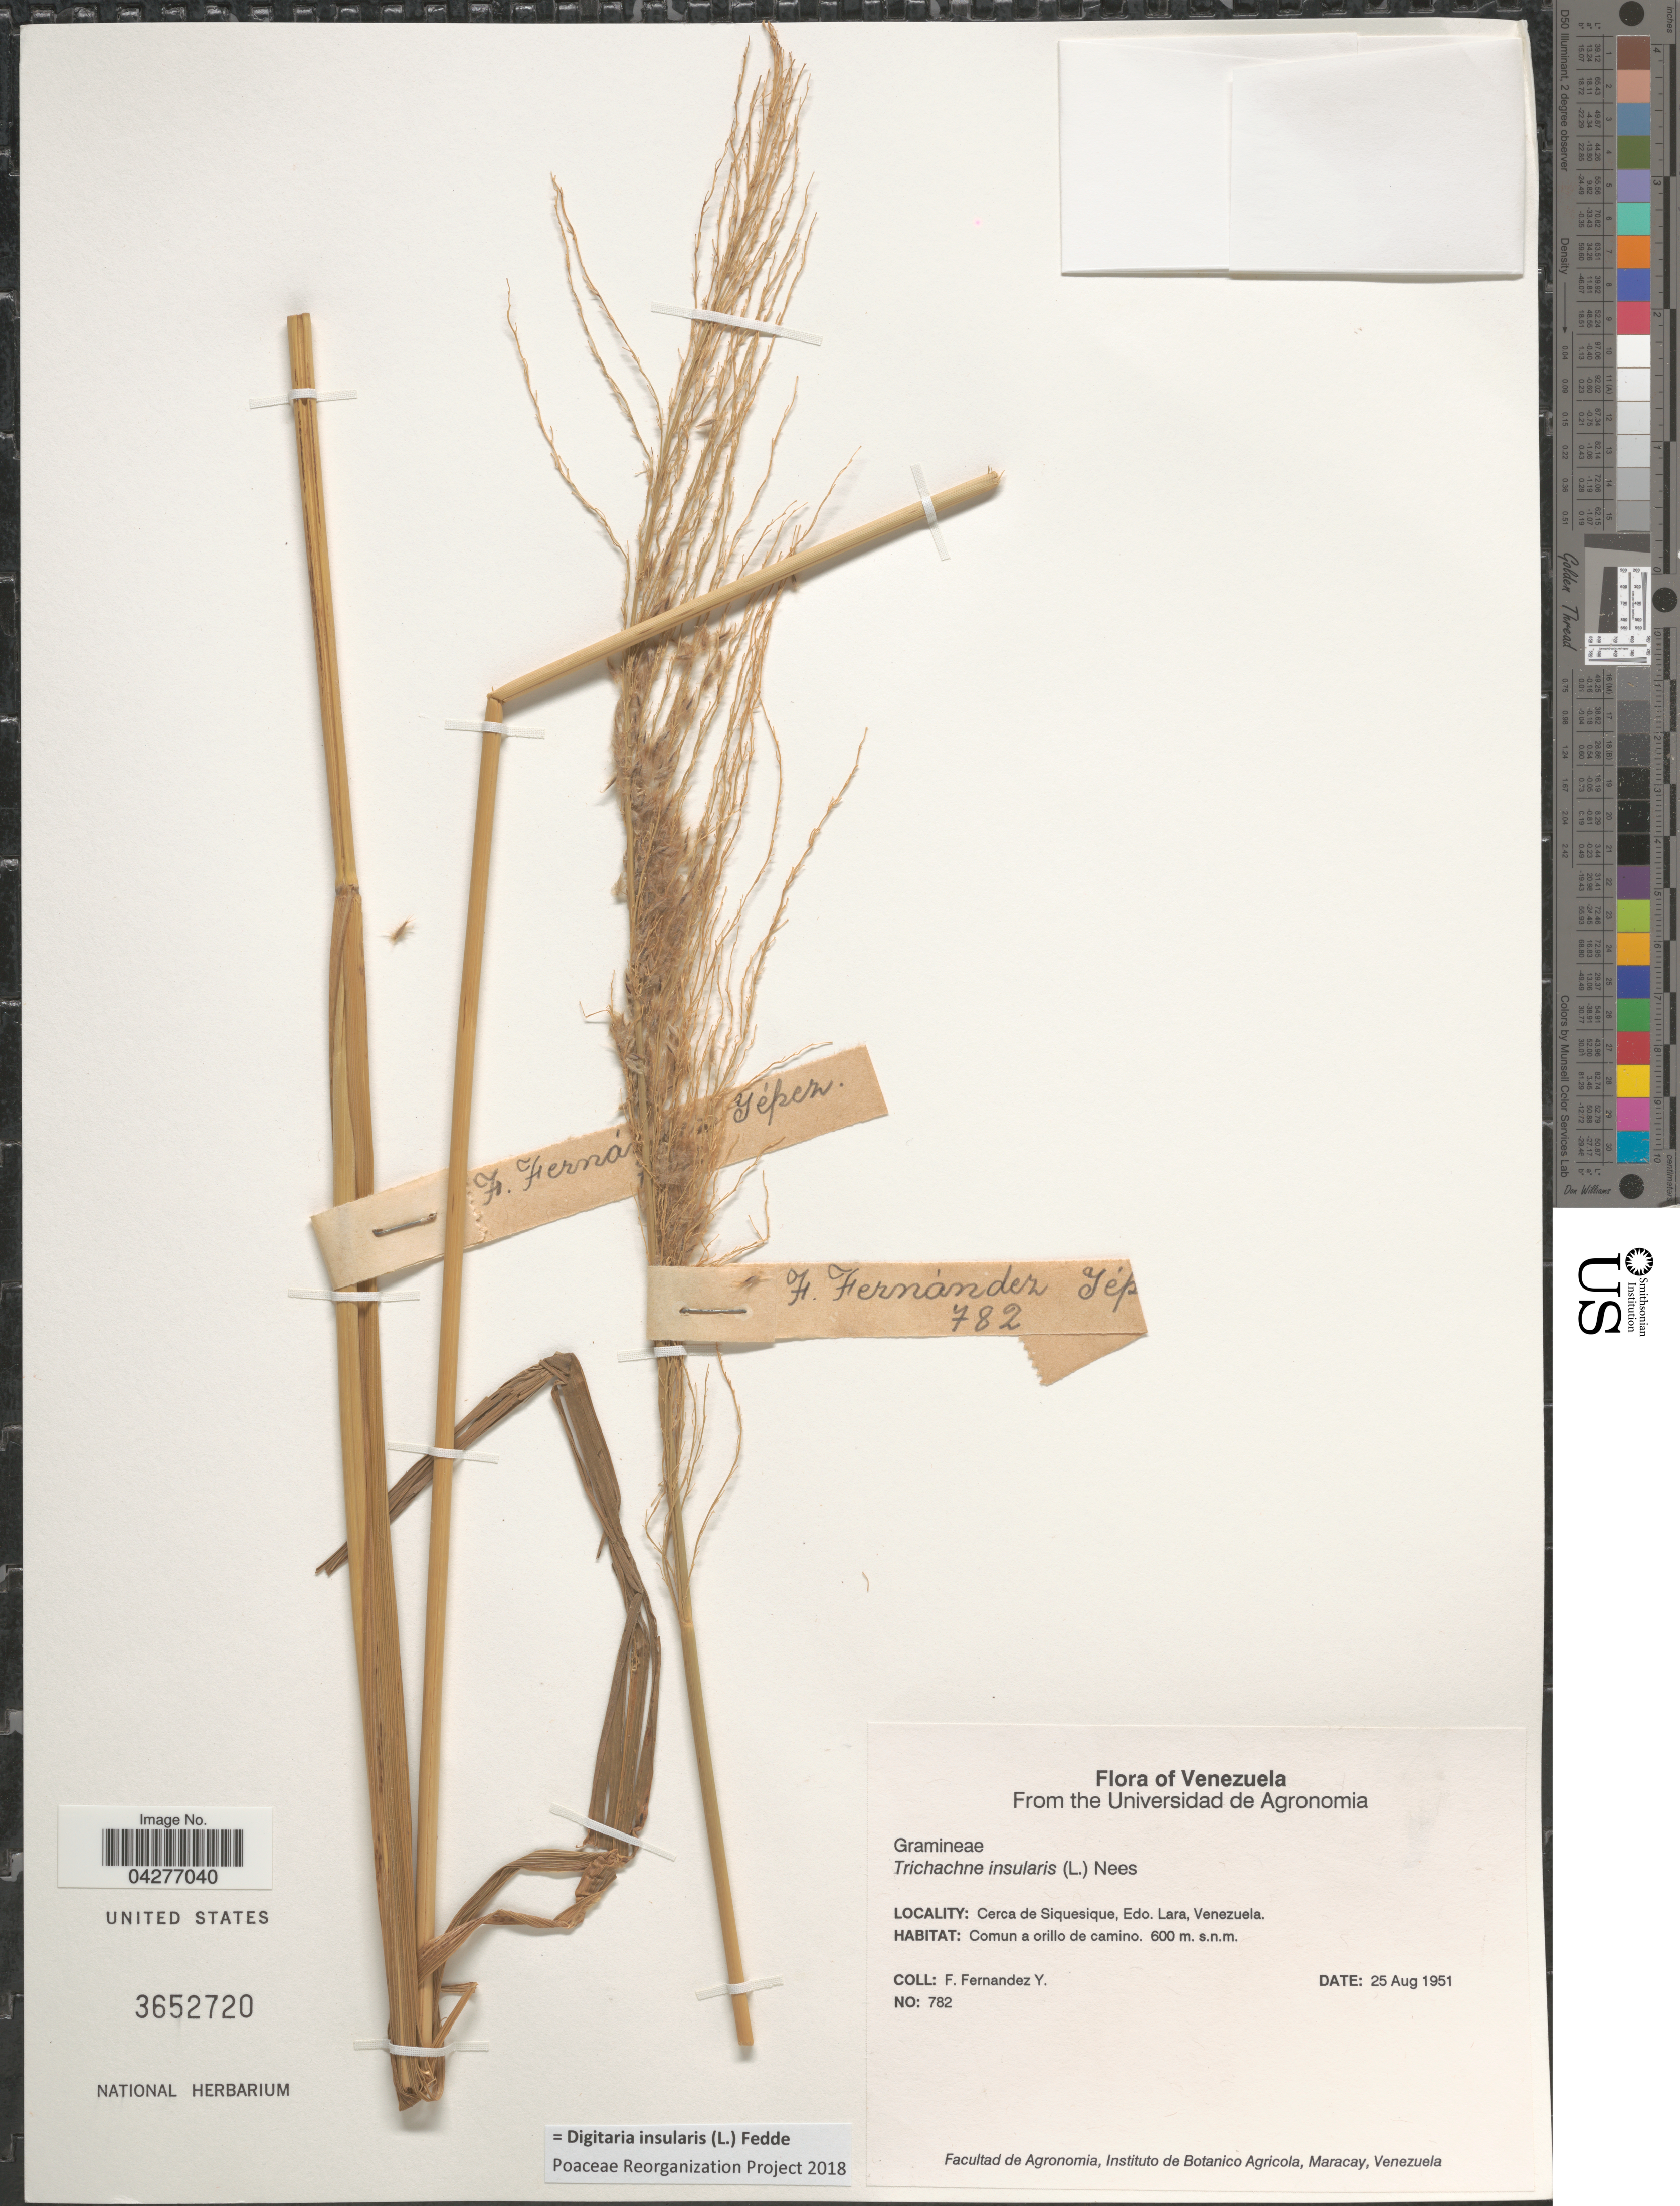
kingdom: Plantae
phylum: Tracheophyta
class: Liliopsida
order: Poales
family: Poaceae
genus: Digitaria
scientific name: Digitaria insularis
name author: (L.) Fedde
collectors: F. Fernandez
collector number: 782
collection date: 1951-08-25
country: Venezuela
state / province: Lara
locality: Cerca de Siquesique.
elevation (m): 600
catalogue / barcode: US 3652720